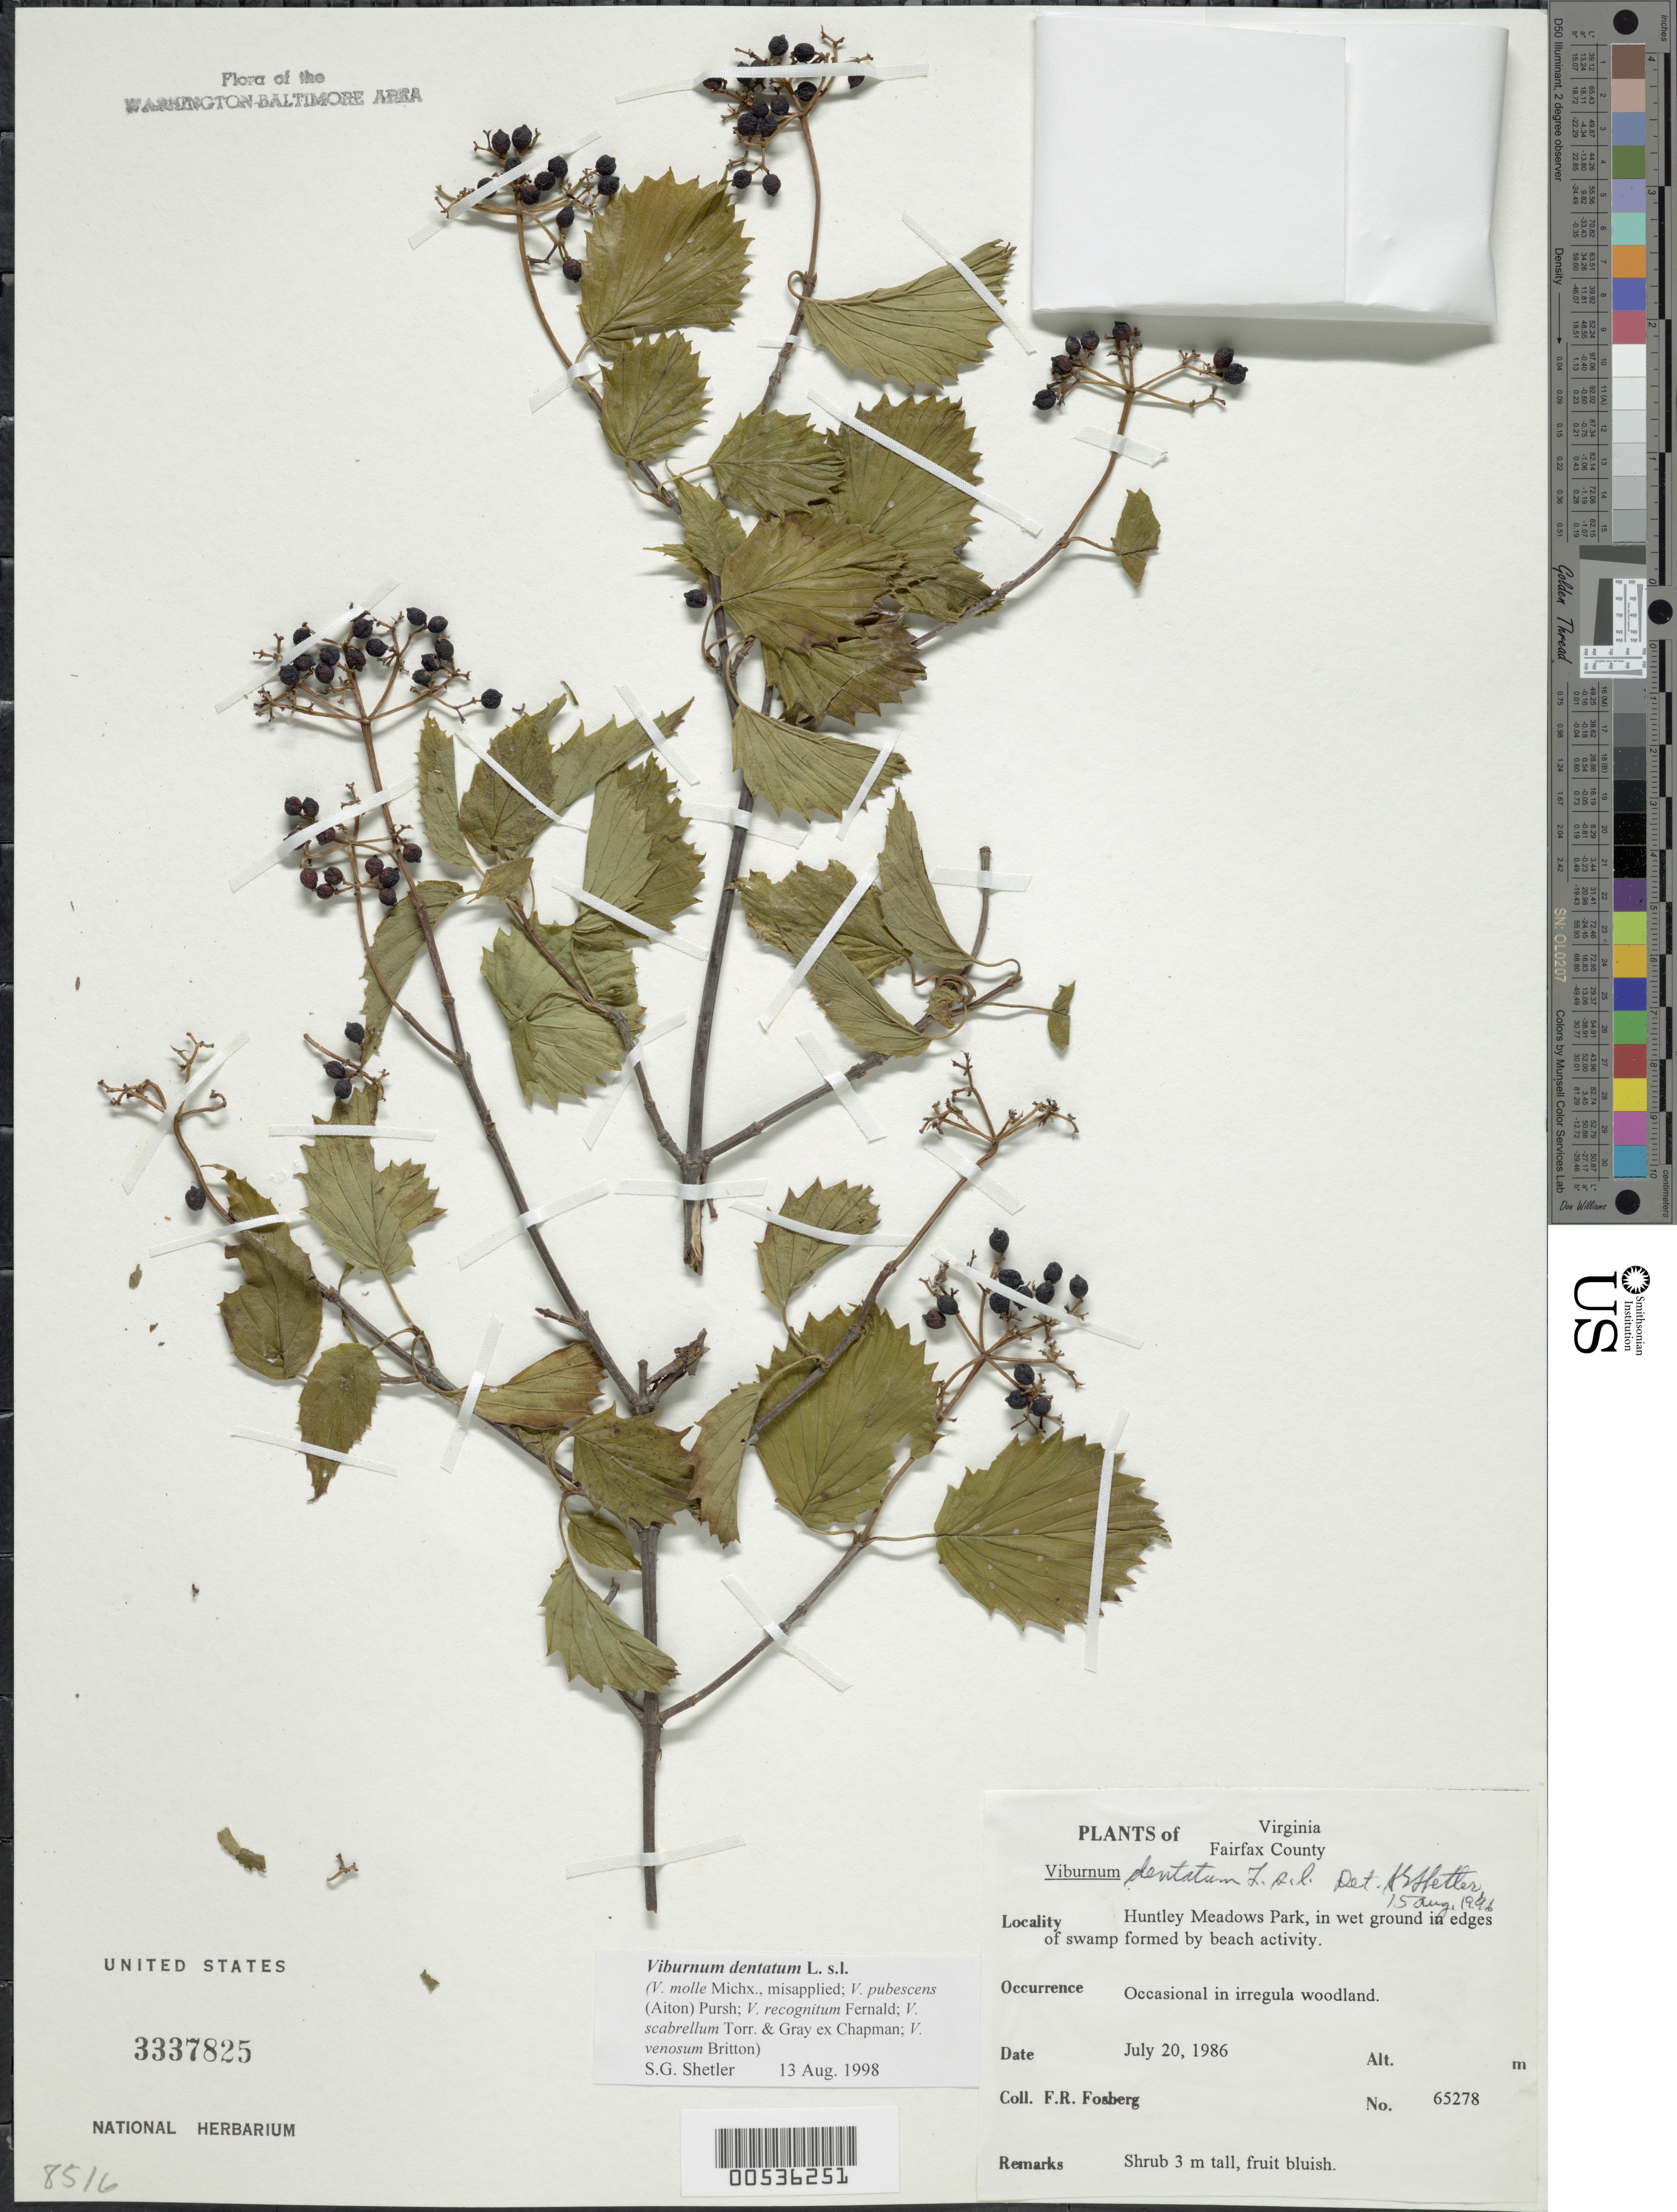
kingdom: Plantae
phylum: Tracheophyta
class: Magnoliopsida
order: Dipsacales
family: Viburnaceae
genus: Viburnum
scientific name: Viburnum dentatum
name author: L.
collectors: F. R. Fosberg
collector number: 65278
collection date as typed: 20 Jul 1986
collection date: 1986-07-20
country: United States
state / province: Virginia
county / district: Fairfax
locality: Huntley Meadows Park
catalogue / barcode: US 3337825